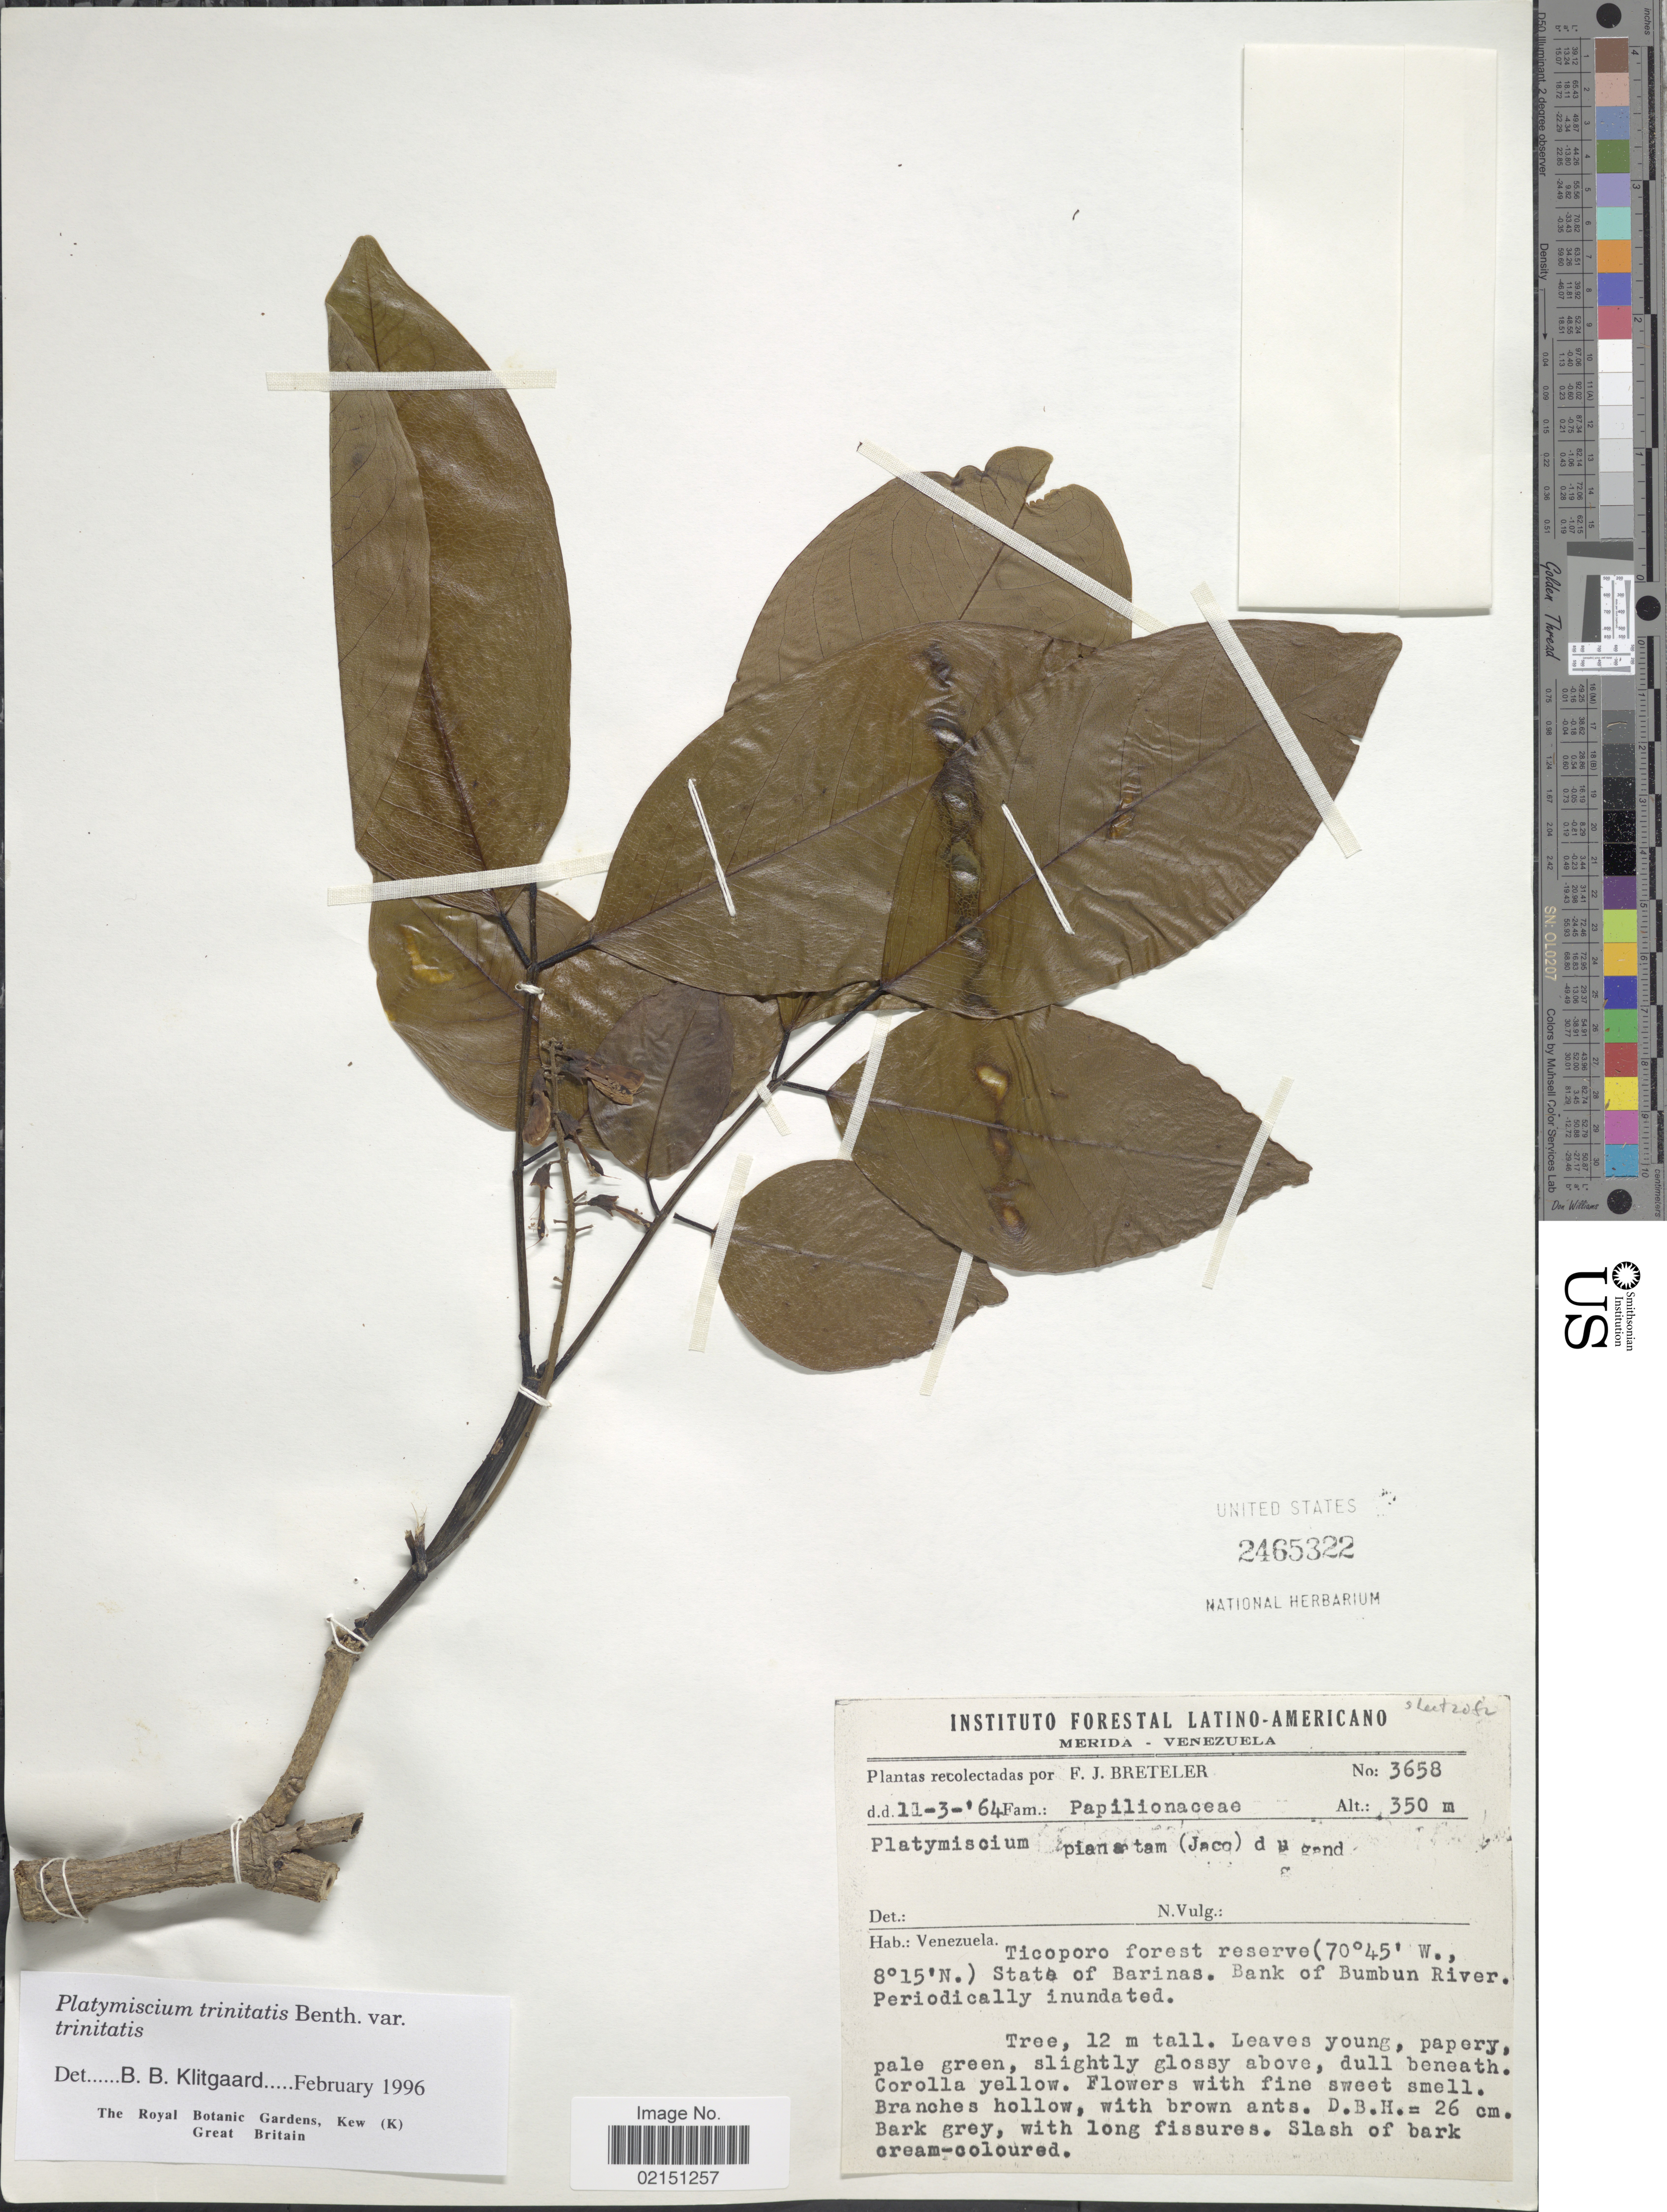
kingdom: Plantae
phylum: Tracheophyta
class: Magnoliopsida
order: Fabales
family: Fabaceae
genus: Platymiscium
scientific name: Platymiscium trinitatis var. trinitatis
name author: Benth.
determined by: Klitgaard, B. B.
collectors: F. J. Breteler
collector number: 3658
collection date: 1964-03-11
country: Venezuela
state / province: Barinas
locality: Ticoporo forest reserve. Bank of Bumbun River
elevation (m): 350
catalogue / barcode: US 2465322